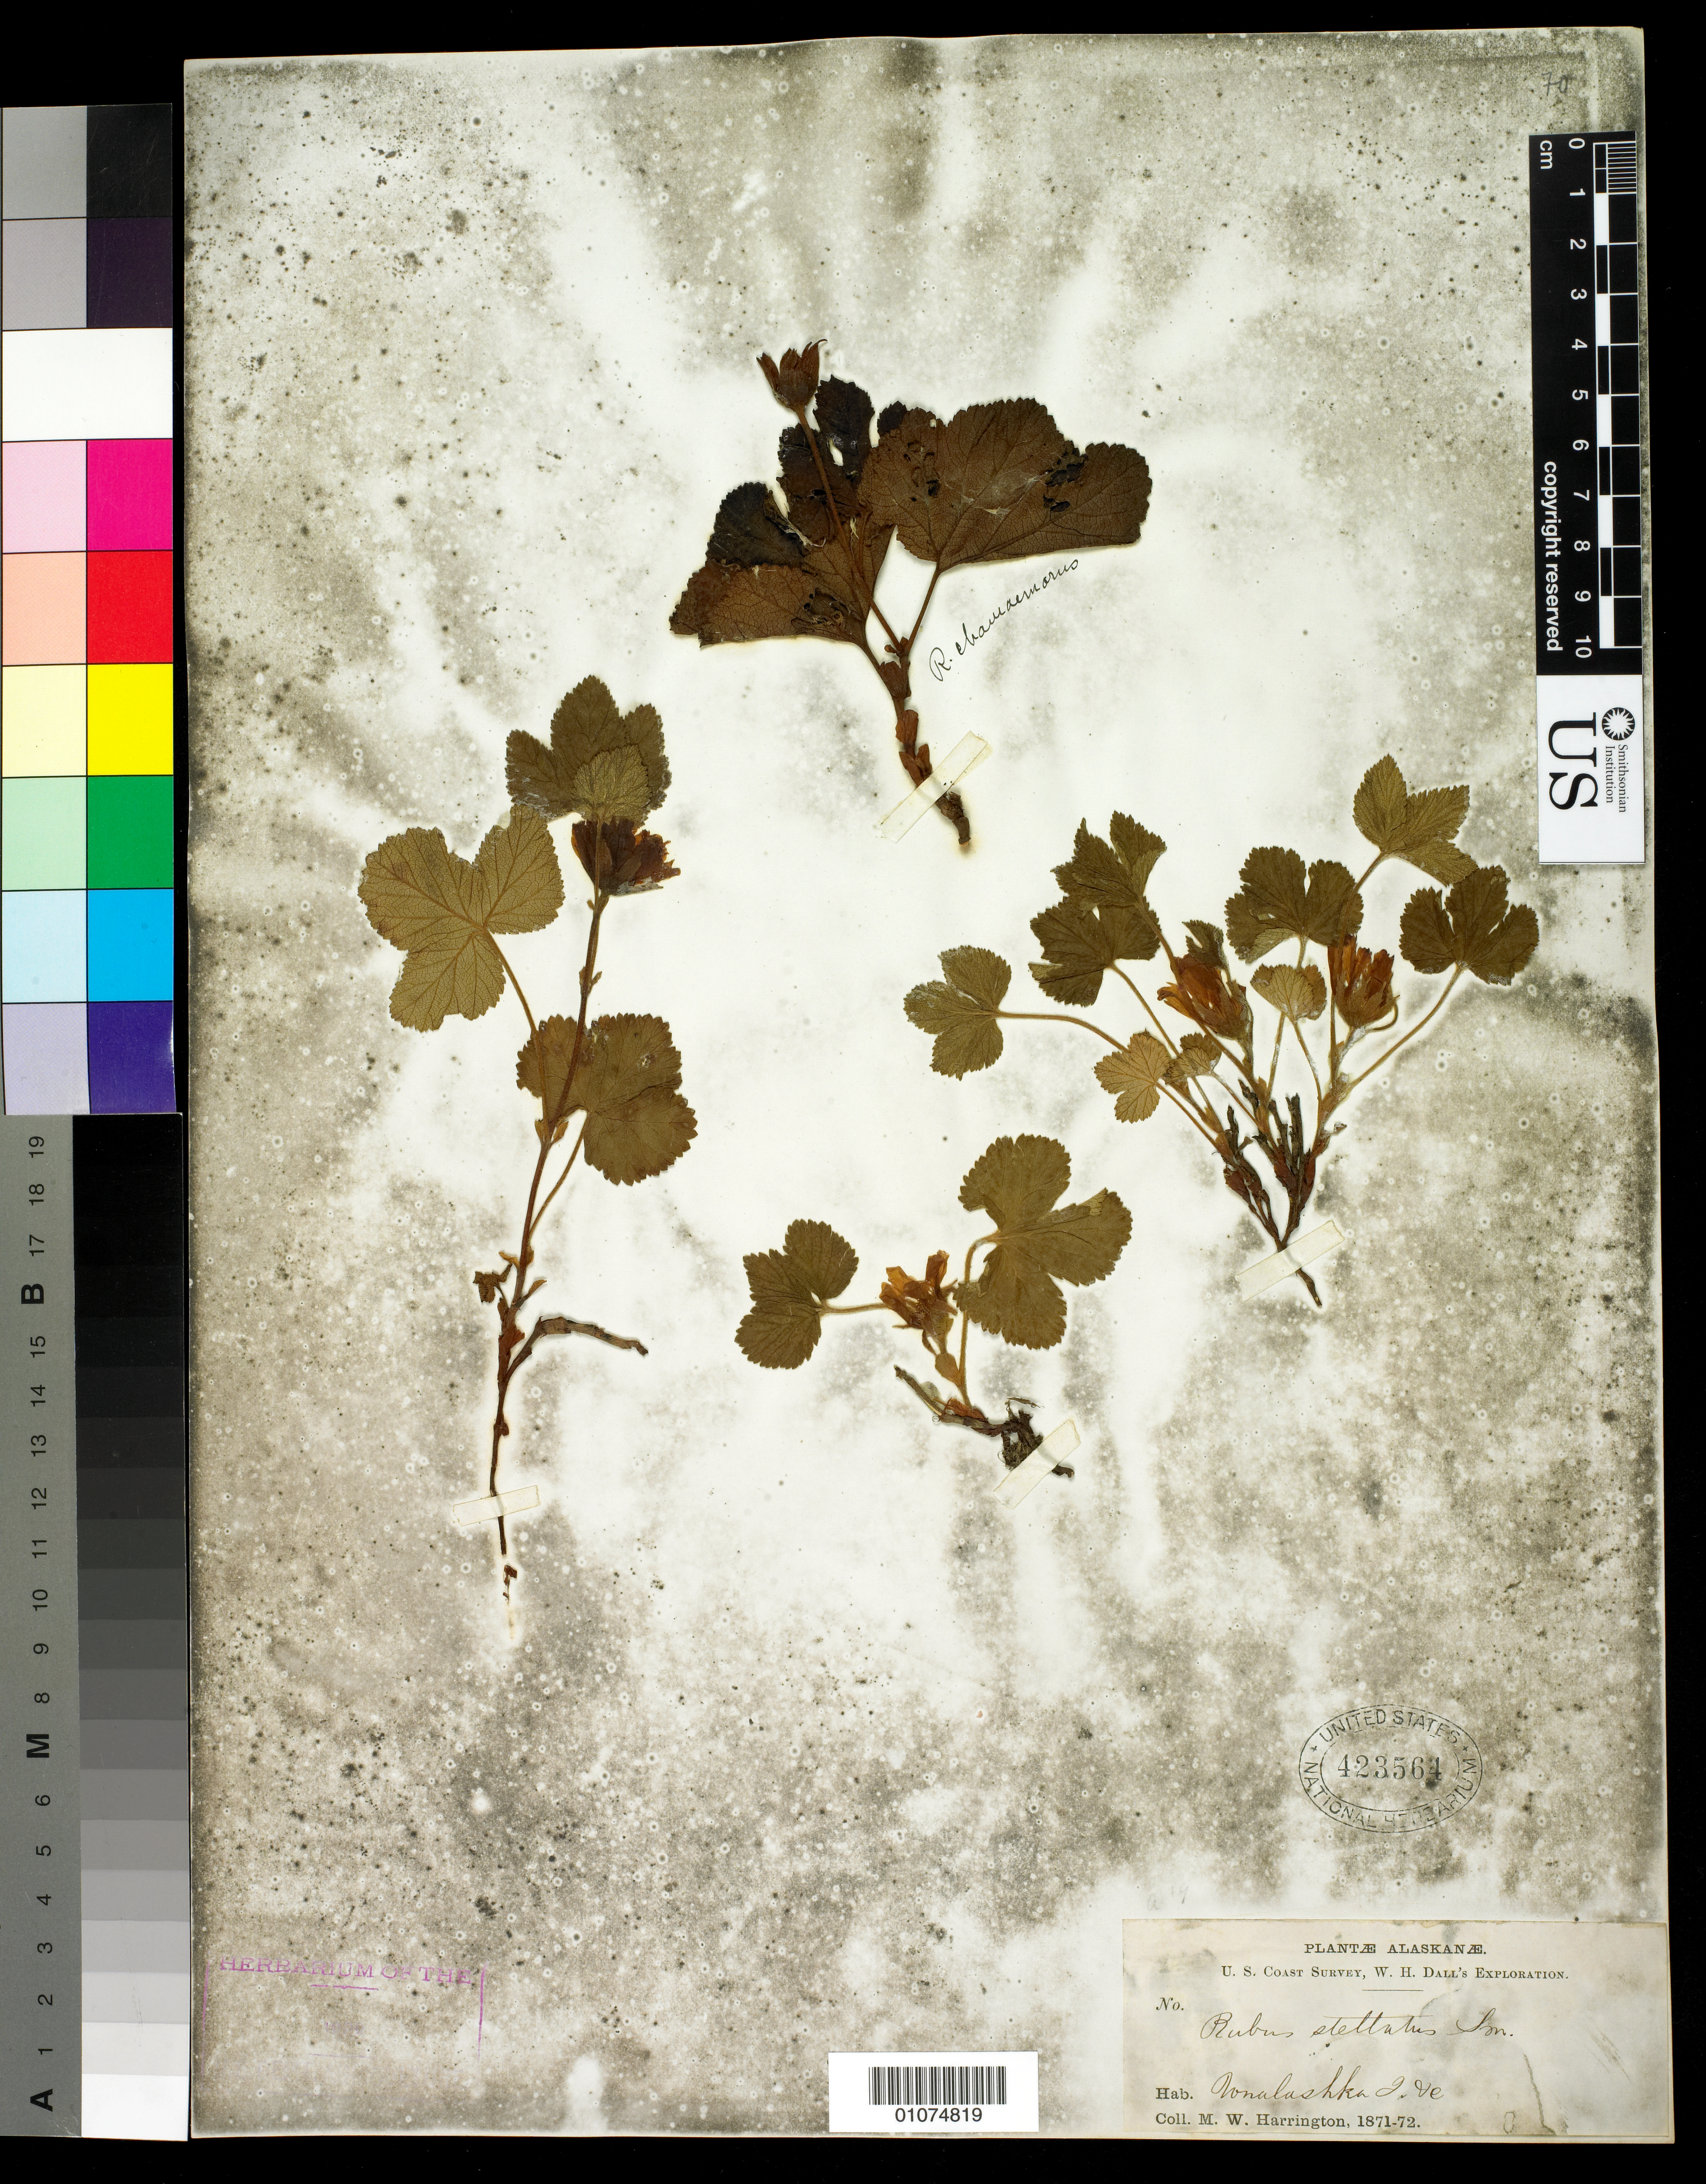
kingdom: Plantae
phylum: Tracheophyta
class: Magnoliopsida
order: Rosales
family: Rosaceae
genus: Rubus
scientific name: Rubus stellatus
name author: Sm.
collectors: M. W. Harrington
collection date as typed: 1871 to -- --- 1872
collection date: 1871/1872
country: United States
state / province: Alaska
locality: Unalaska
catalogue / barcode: US 423564